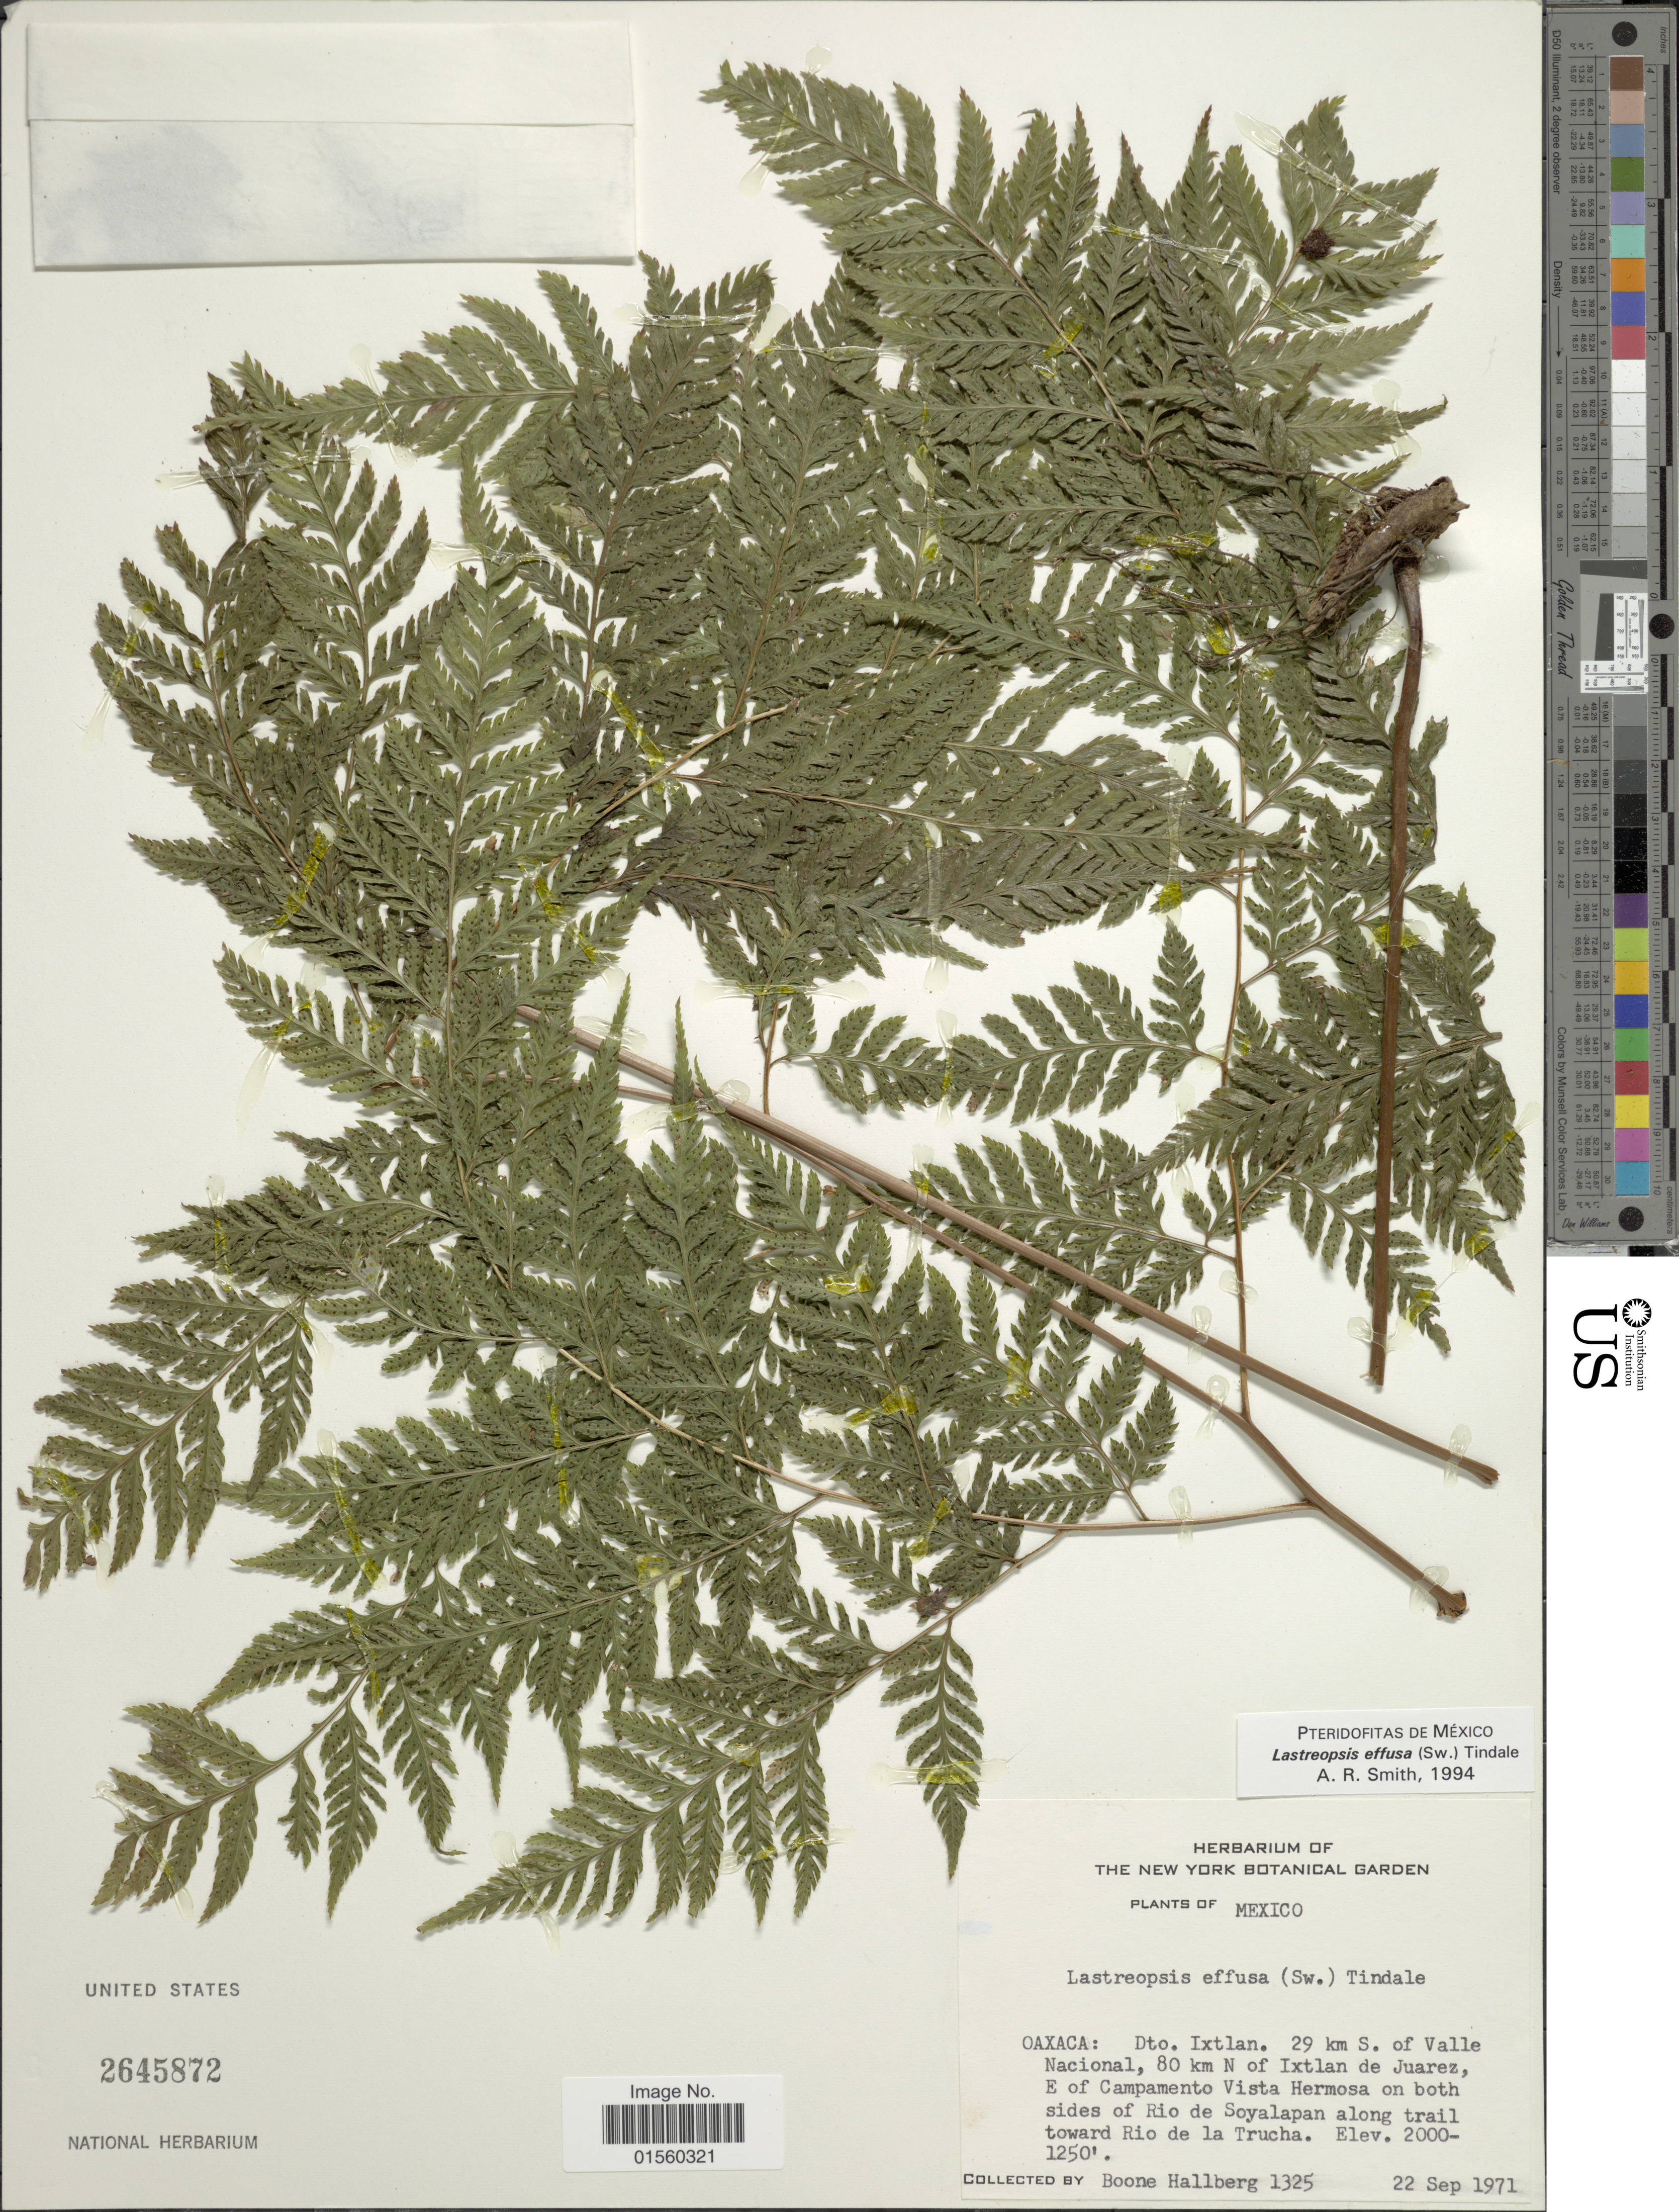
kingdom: Plantae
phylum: Tracheophyta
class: Polypodiopsida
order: Polypodiales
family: Dryopteridaceae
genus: Parapolystichum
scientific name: Parapolystichum effusum var. effusum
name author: (Sw.) Ching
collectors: B. Hallberg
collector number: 1325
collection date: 1971-09-22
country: Mexico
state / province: Oaxaca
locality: Oaxaca: Dto. Ixtlan, 29 km S. of Valle Nacional, 80 km N of Ixtlan de Juarez, E of Campamento Vista Hermosa on both sides of Rio de Soyalapan along trail toward Rio de la Trucha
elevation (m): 381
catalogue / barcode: US 2645872